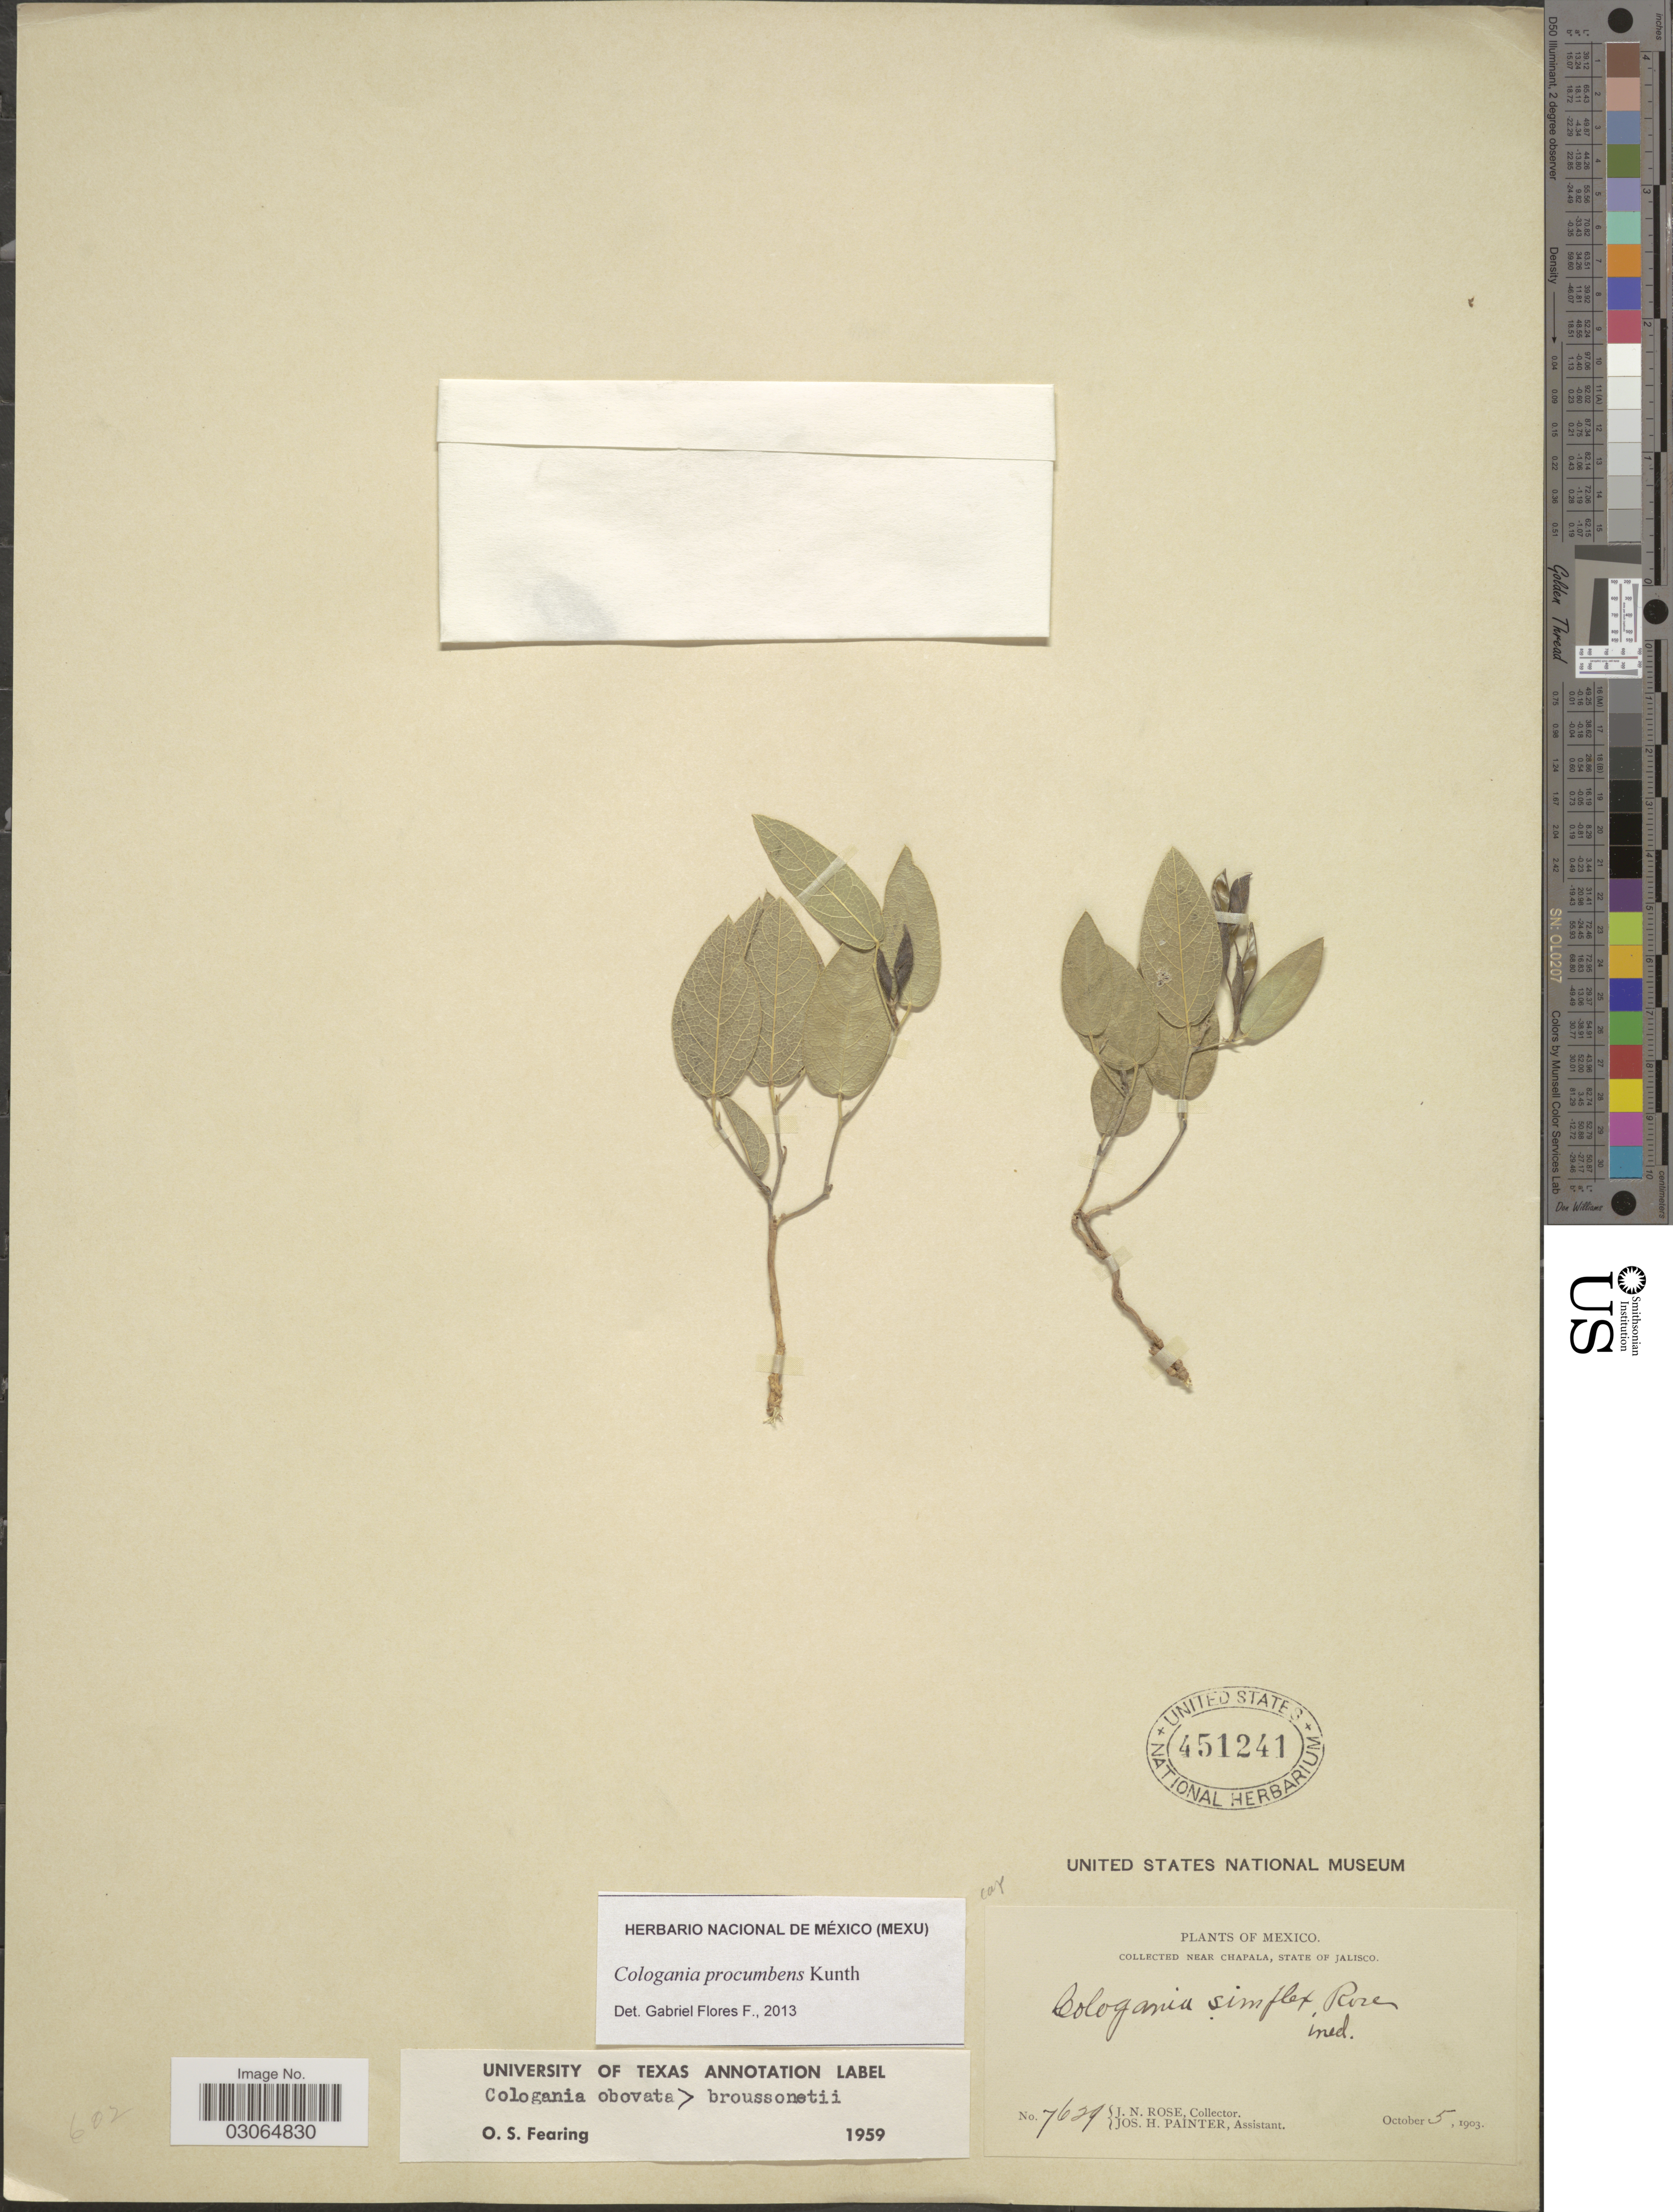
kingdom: Plantae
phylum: Tracheophyta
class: Magnoliopsida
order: Fabales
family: Fabaceae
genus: Cologania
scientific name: Cologania procumbens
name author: Kunth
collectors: J. N. Rose & J. H. Painter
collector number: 7629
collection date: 1903-10-05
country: Mexico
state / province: Jalisco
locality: Near Chapala.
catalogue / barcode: US 451241